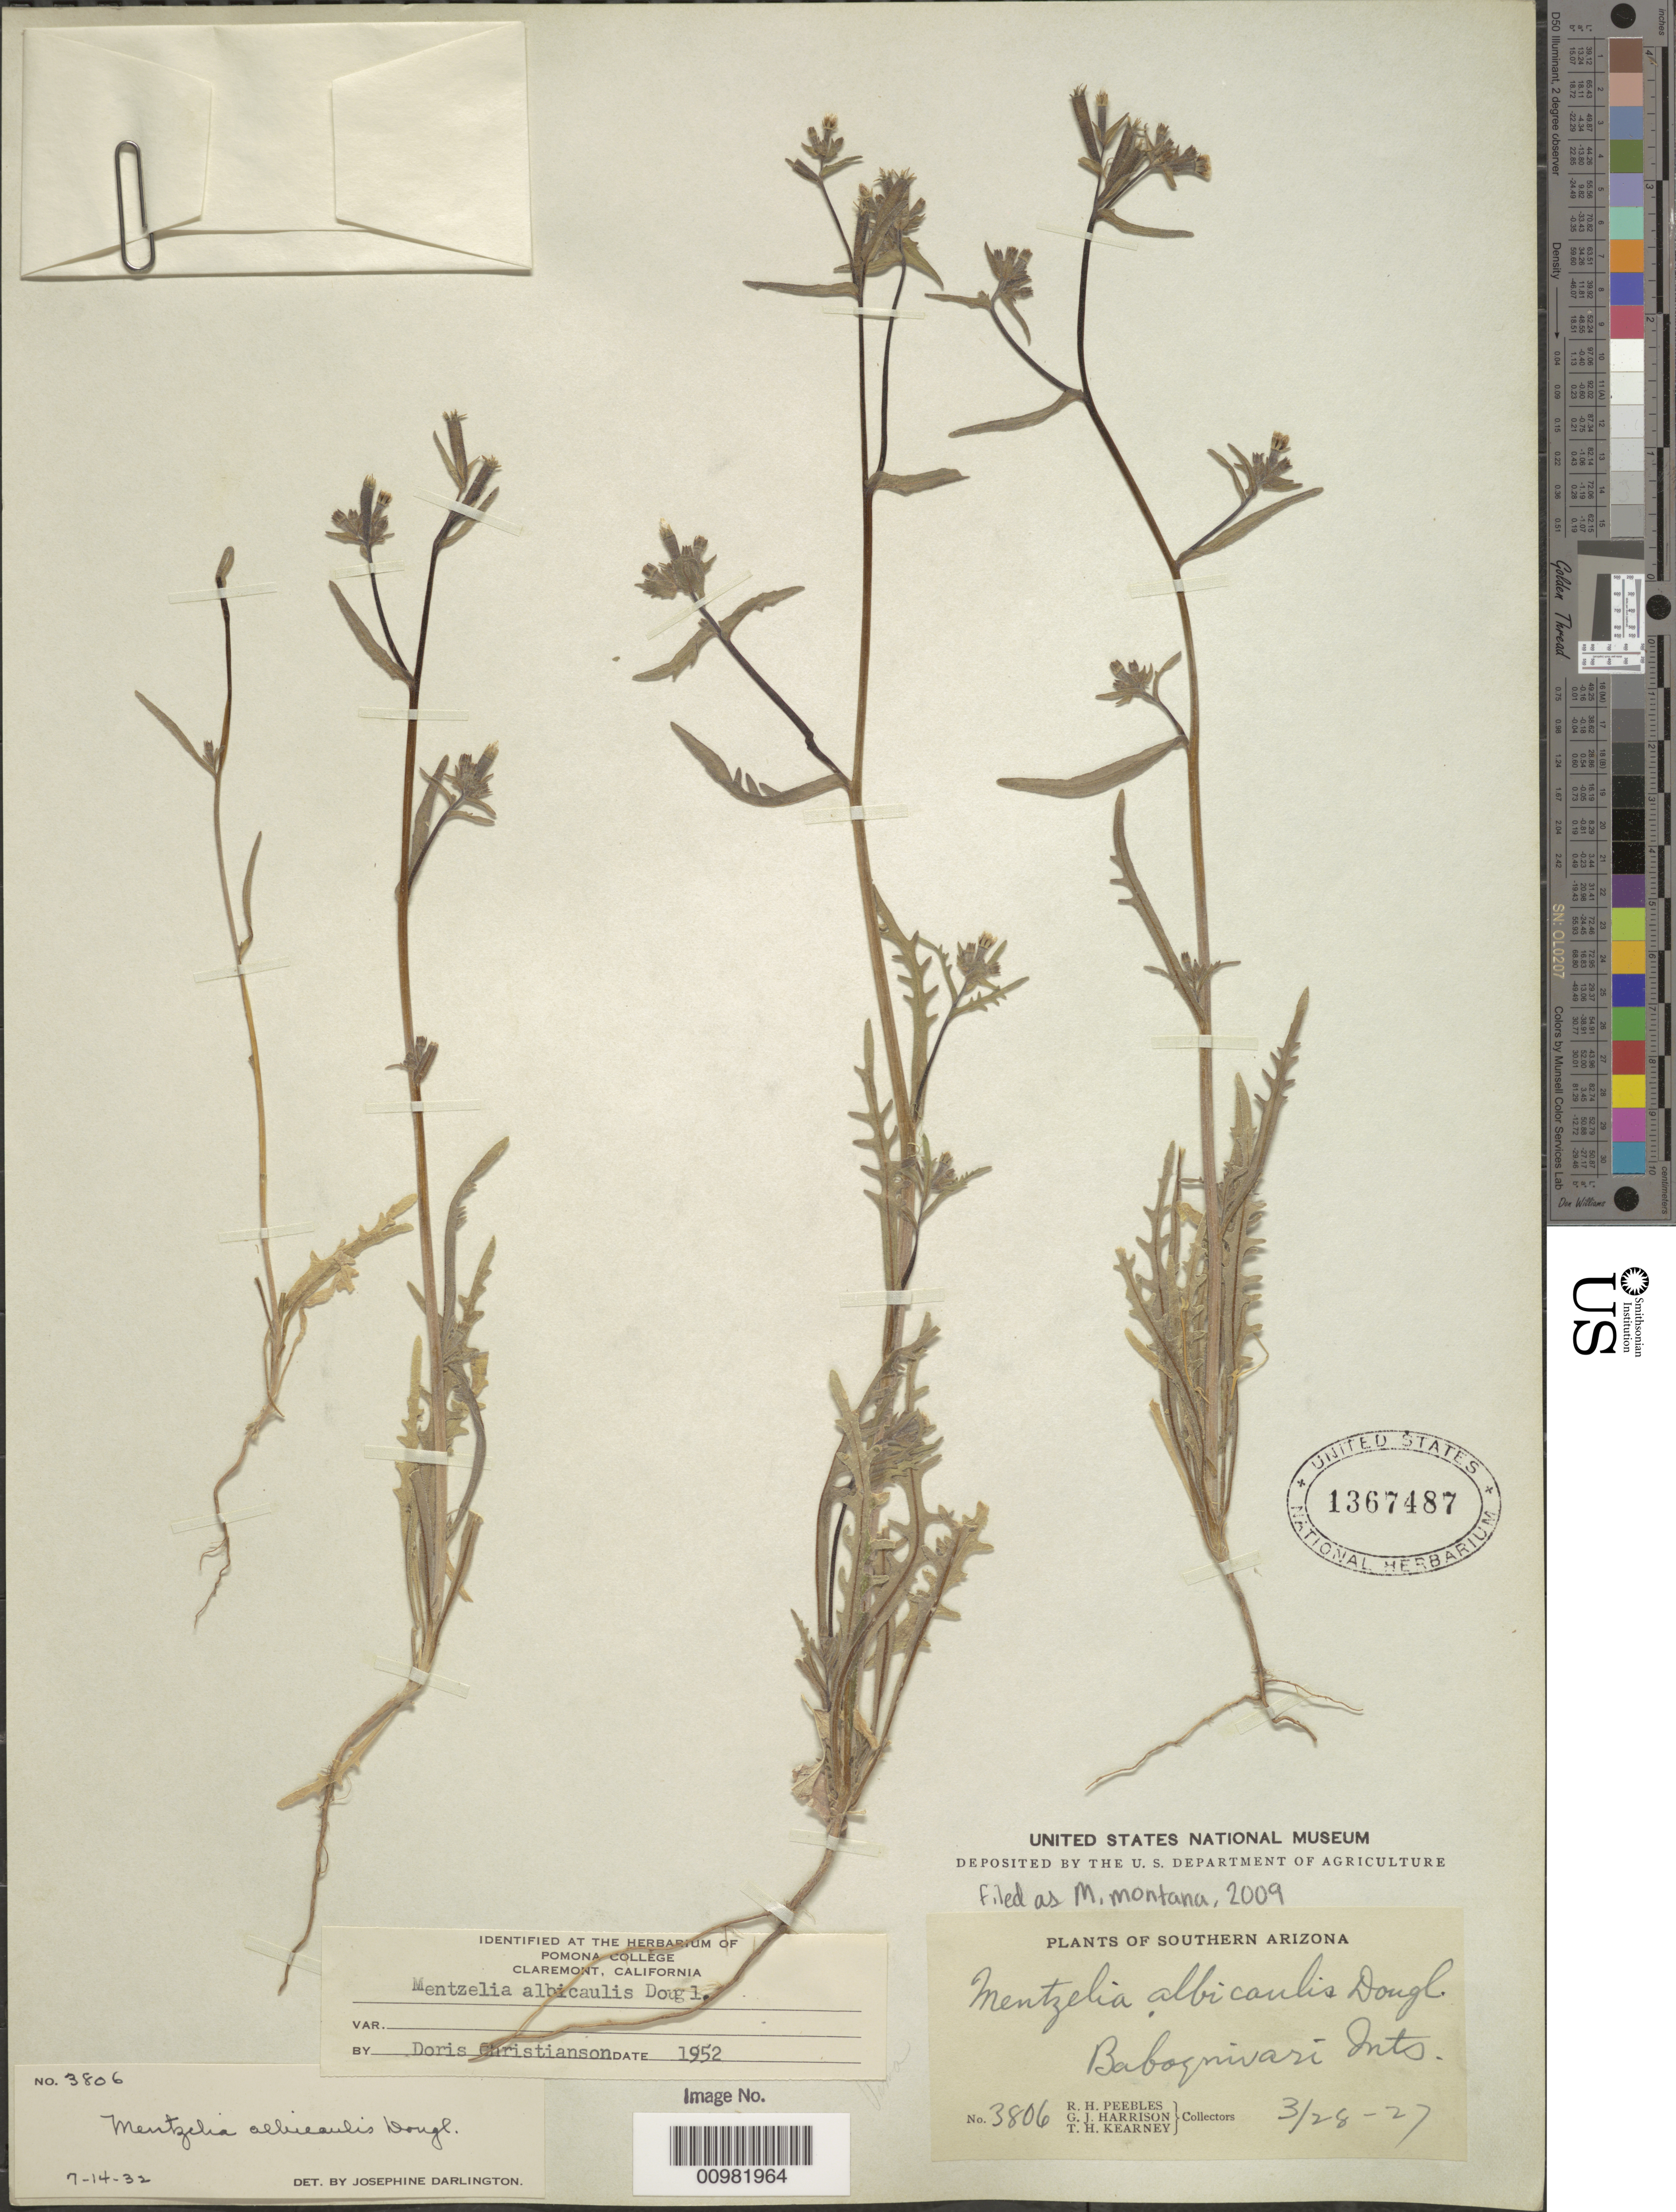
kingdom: Plantae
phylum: Tracheophyta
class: Magnoliopsida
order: Cornales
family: Loasaceae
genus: Mentzelia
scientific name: Mentzelia montana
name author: (Davidson) Davidson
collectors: R. H. Peebles & G. J. Harrison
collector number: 3806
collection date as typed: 28 Mar 1927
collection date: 1927-03-28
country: United States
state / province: Arizona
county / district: Pima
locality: Baboquivari Mountains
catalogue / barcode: US 1367487